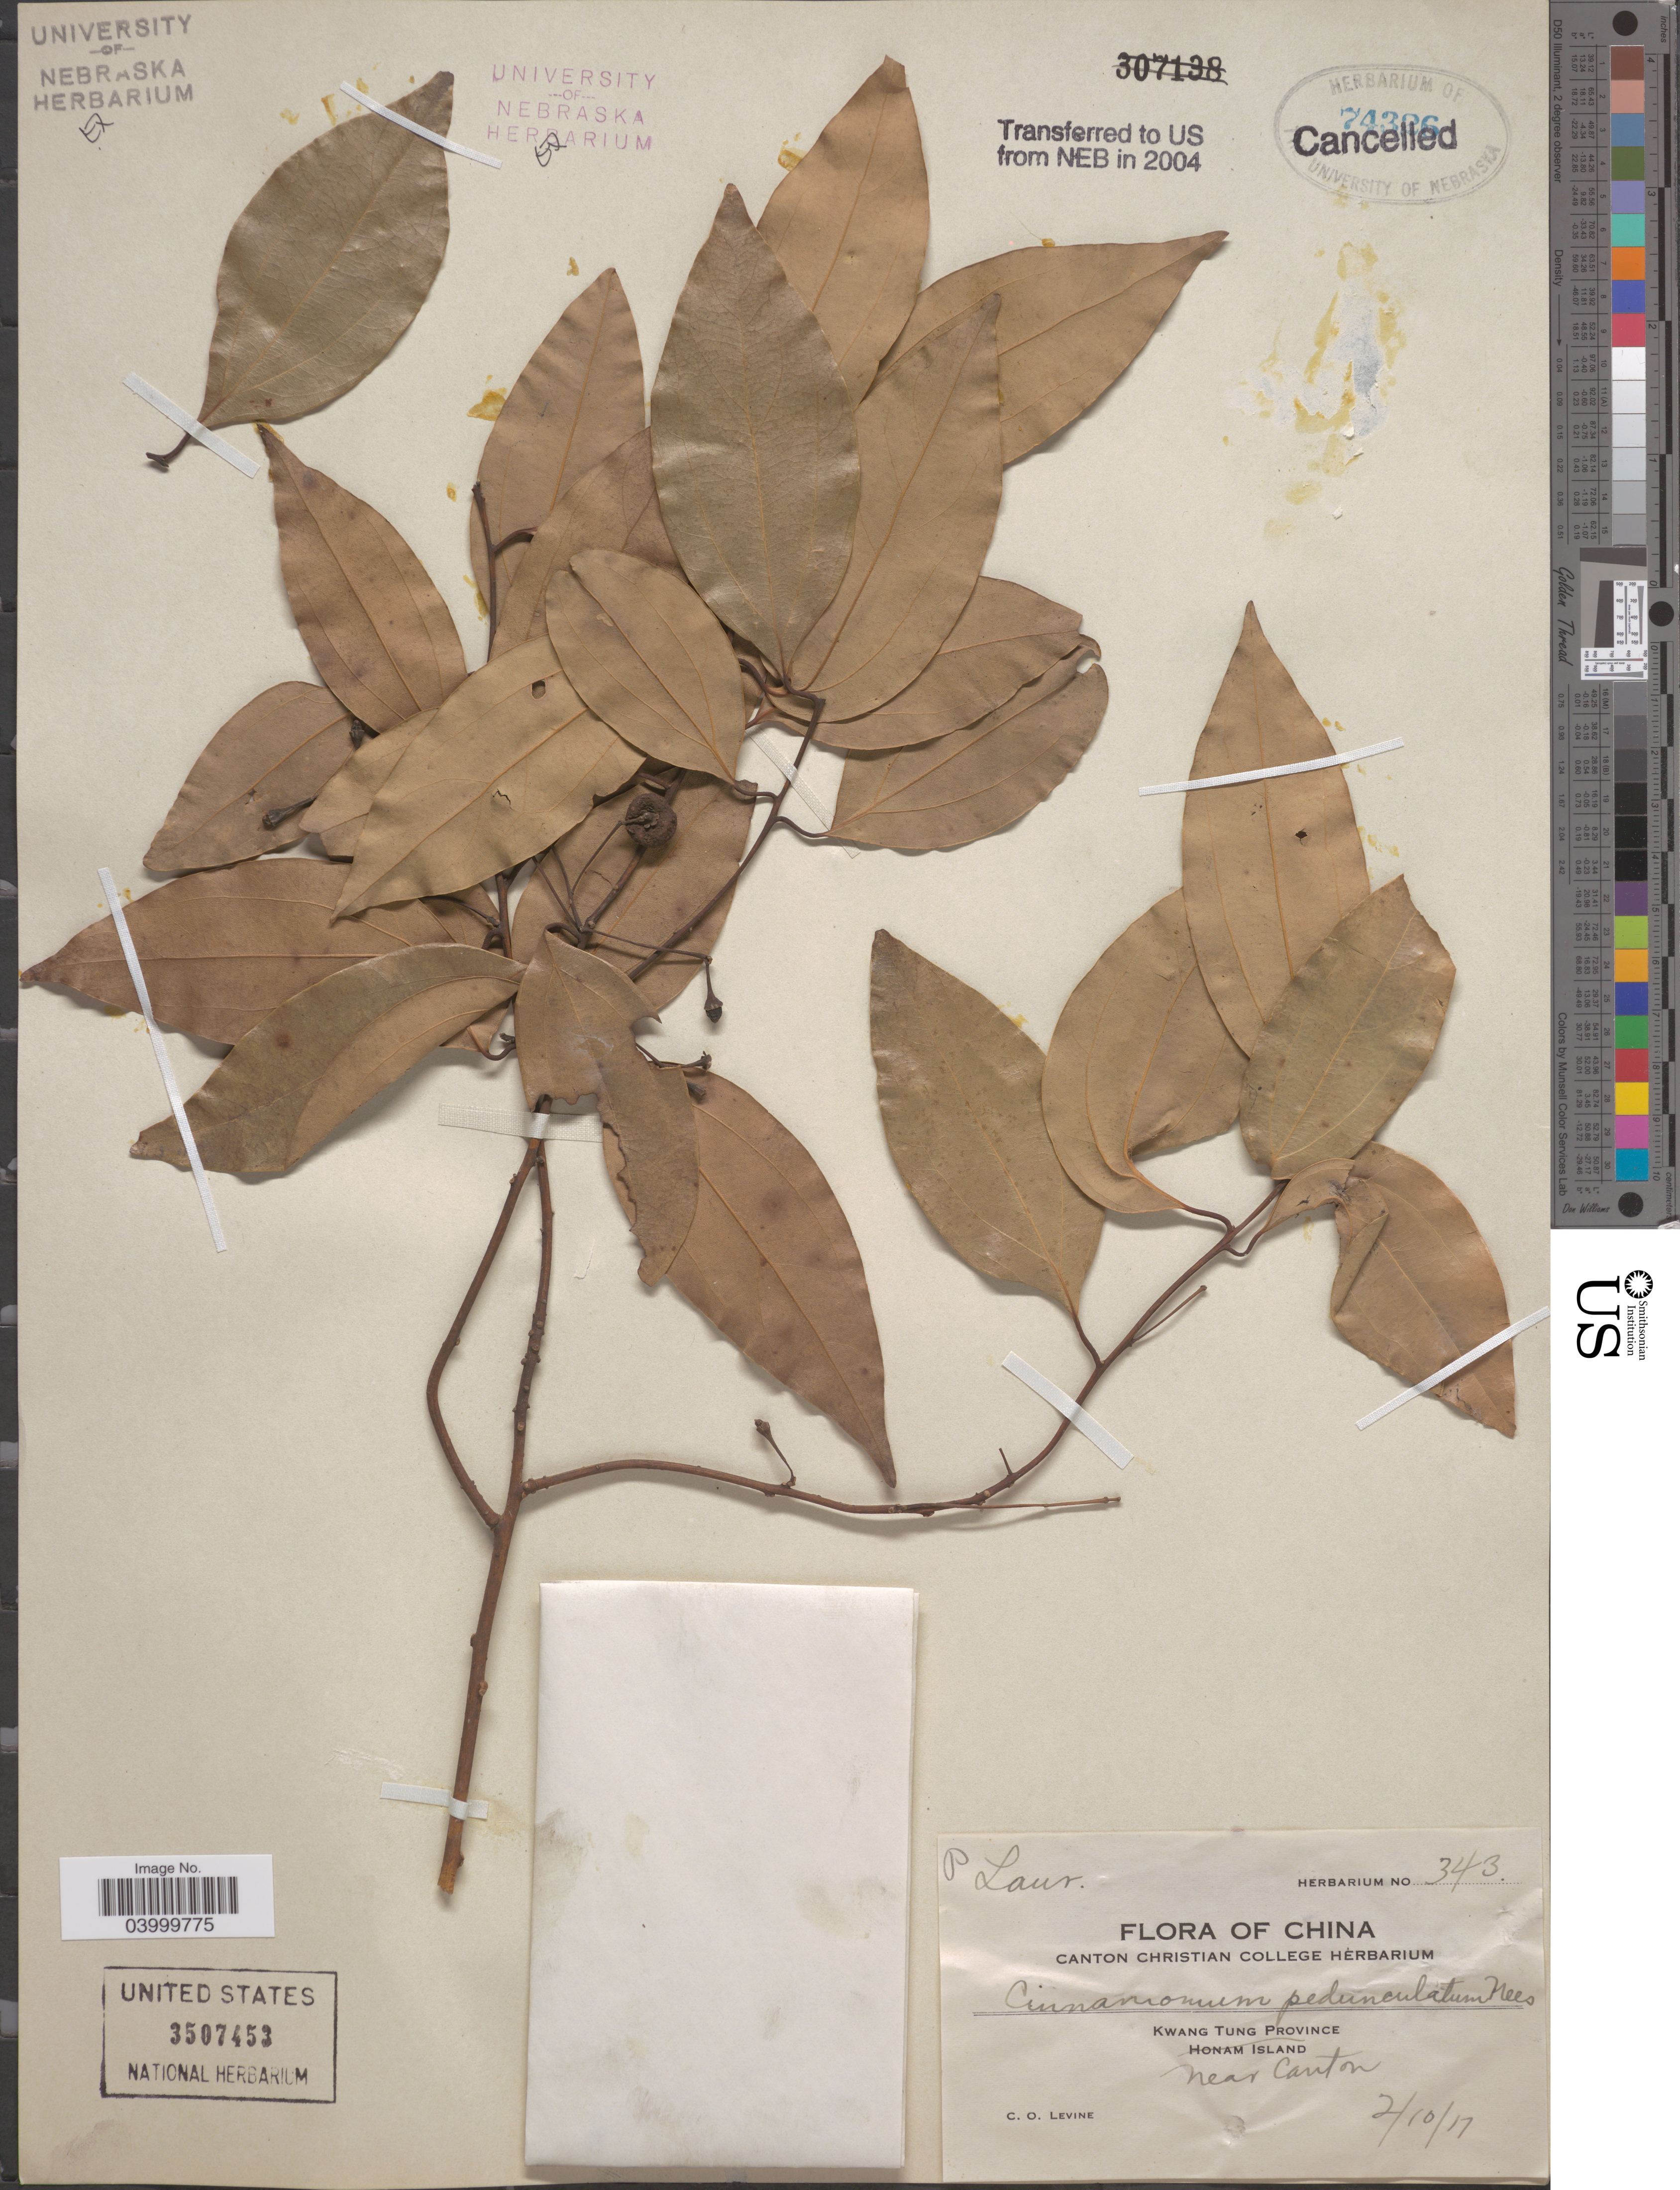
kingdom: Plantae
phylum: Tracheophyta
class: Magnoliopsida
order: Laurales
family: Lauraceae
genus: Cinnamomum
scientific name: Cinnamomum japonicum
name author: Siebold ex Nees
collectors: C. O. Levine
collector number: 343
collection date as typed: Transcribed d/m/y: 2/10/17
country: China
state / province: Guangdong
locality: Kwang Tung Province. Near Canton.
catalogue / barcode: US 3507453